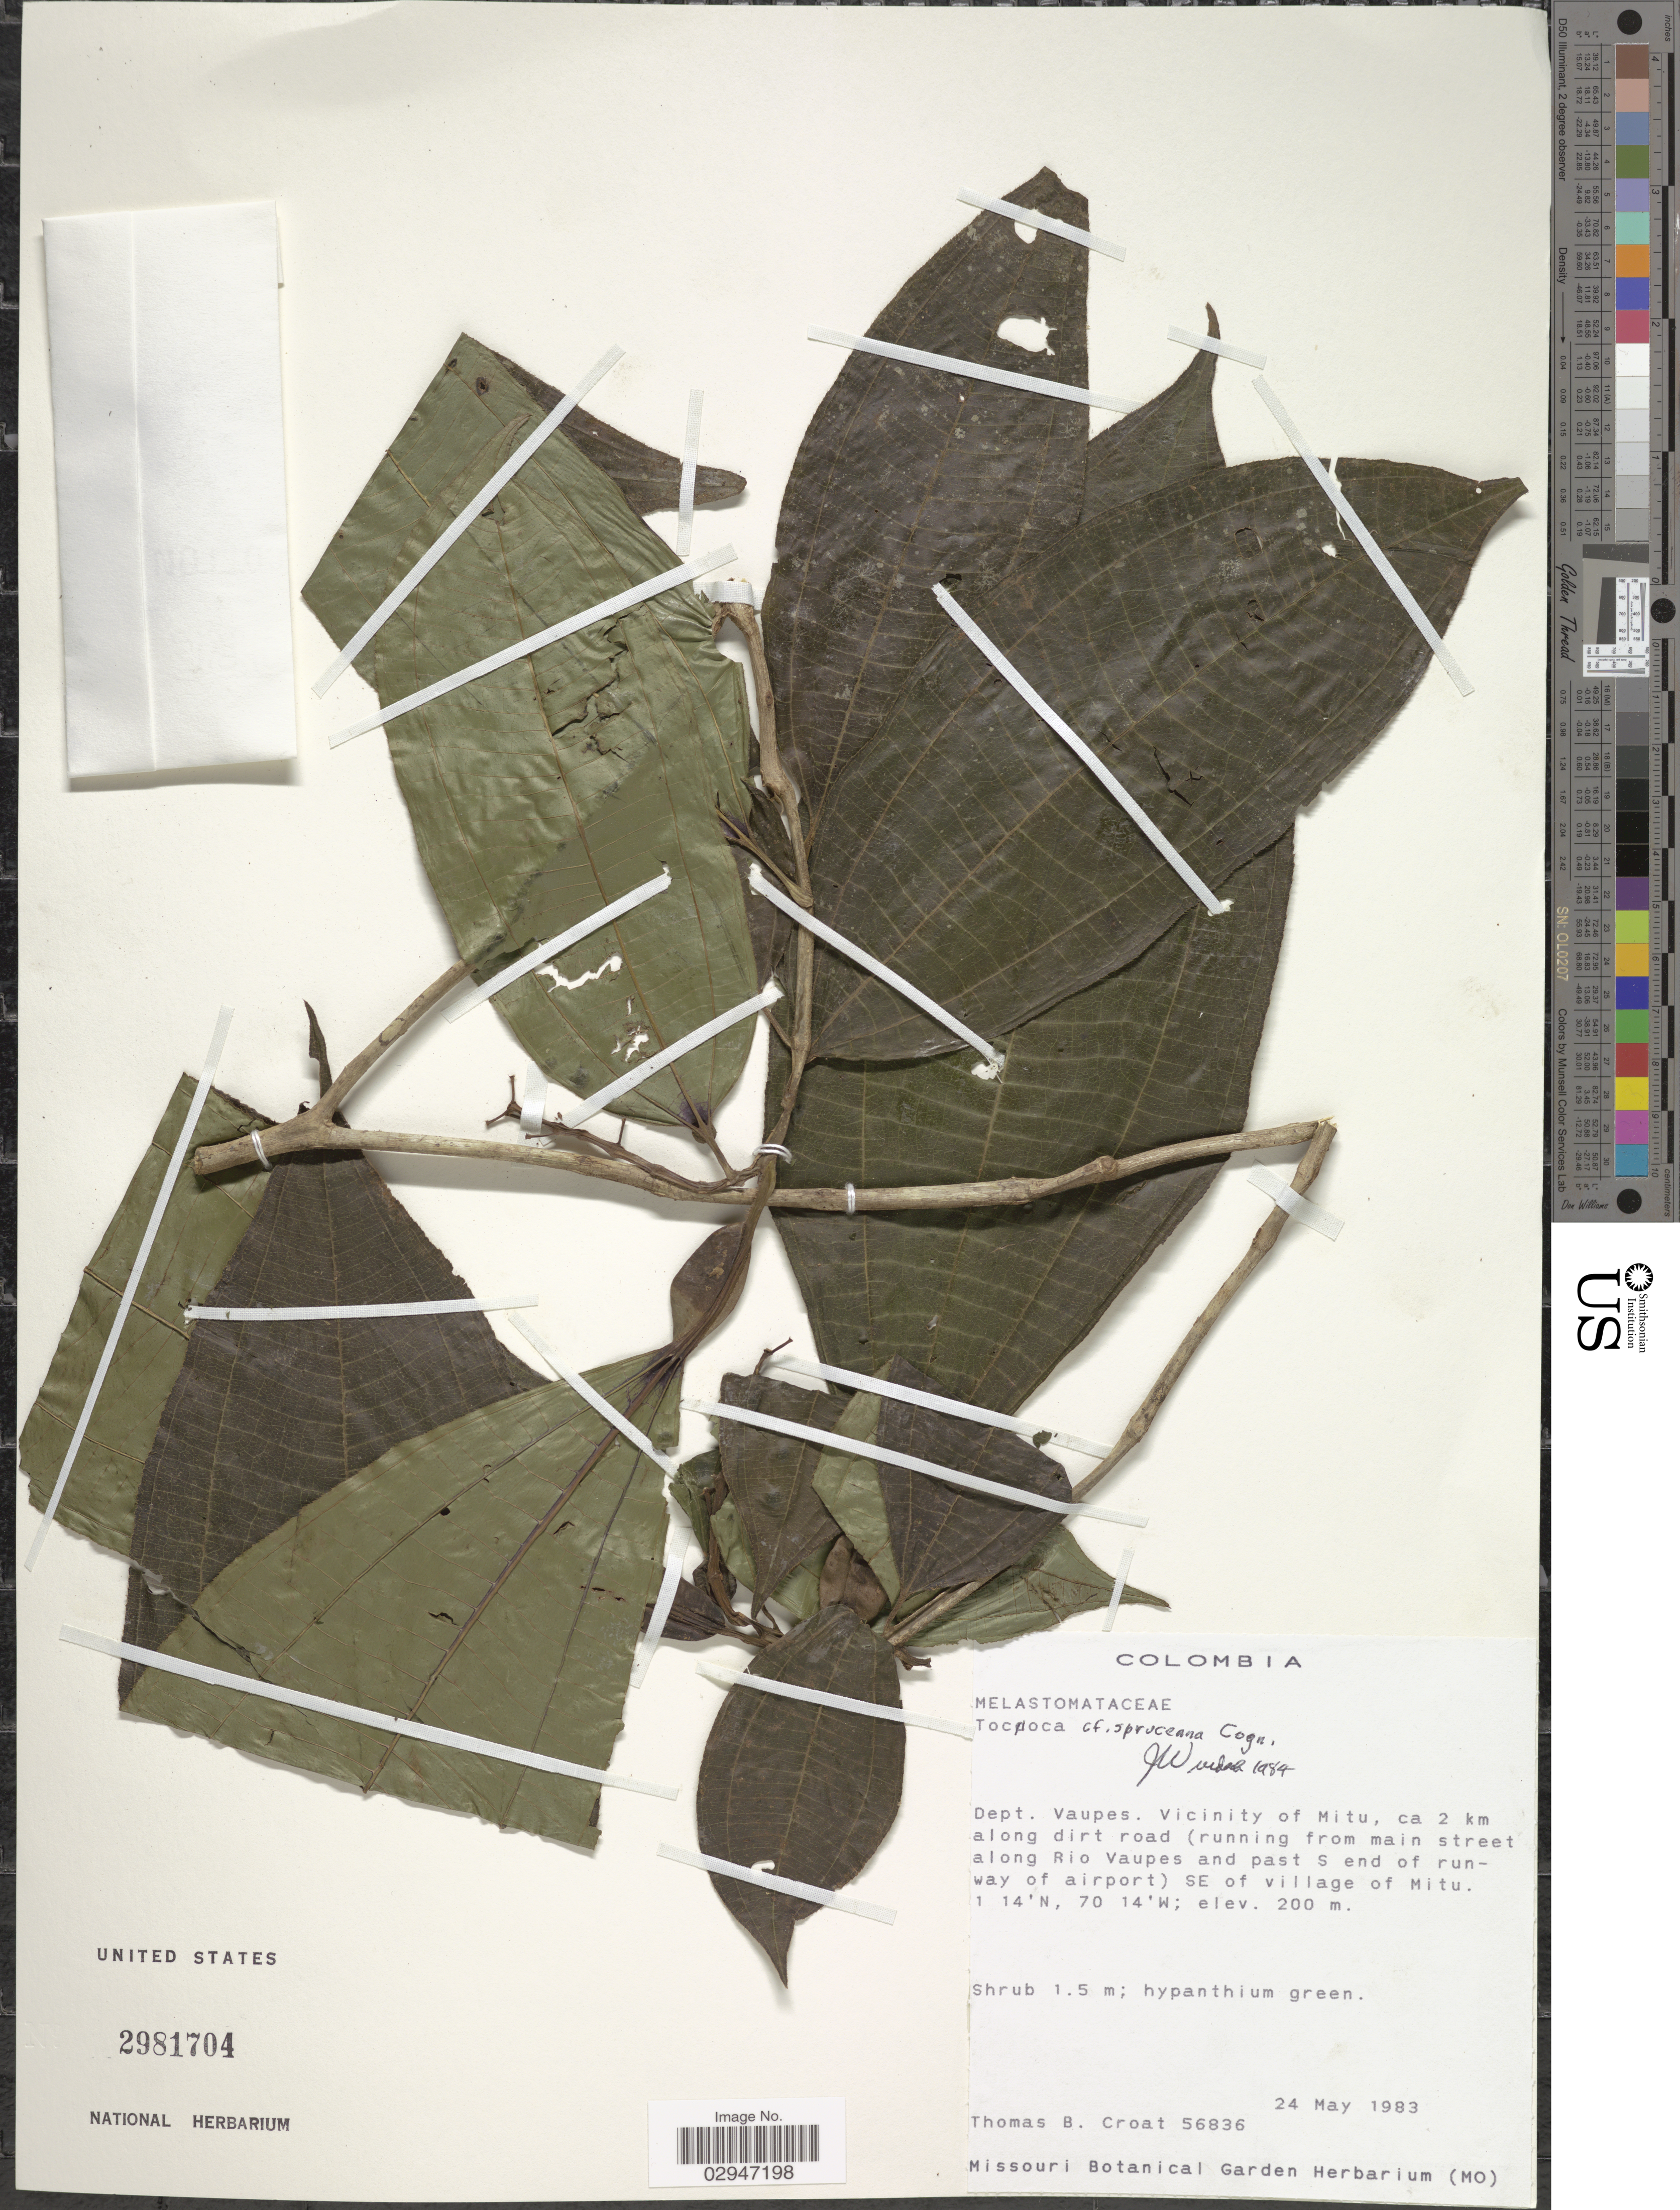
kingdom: Plantae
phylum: Tracheophyta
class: Magnoliopsida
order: Myrtales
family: Melastomataceae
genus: Tococa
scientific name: Tococa spruceana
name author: Cogn.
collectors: T. B. Croat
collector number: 56836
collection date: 1983-05-24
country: Colombia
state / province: Vaupés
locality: Dept. Vaupes. Vicinity of Mitu, ca 2 km along dirt road (running from main street along Rio Vaupes and past S end of runway of airport) SE of village of Mitu.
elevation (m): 200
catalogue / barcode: US 2981704